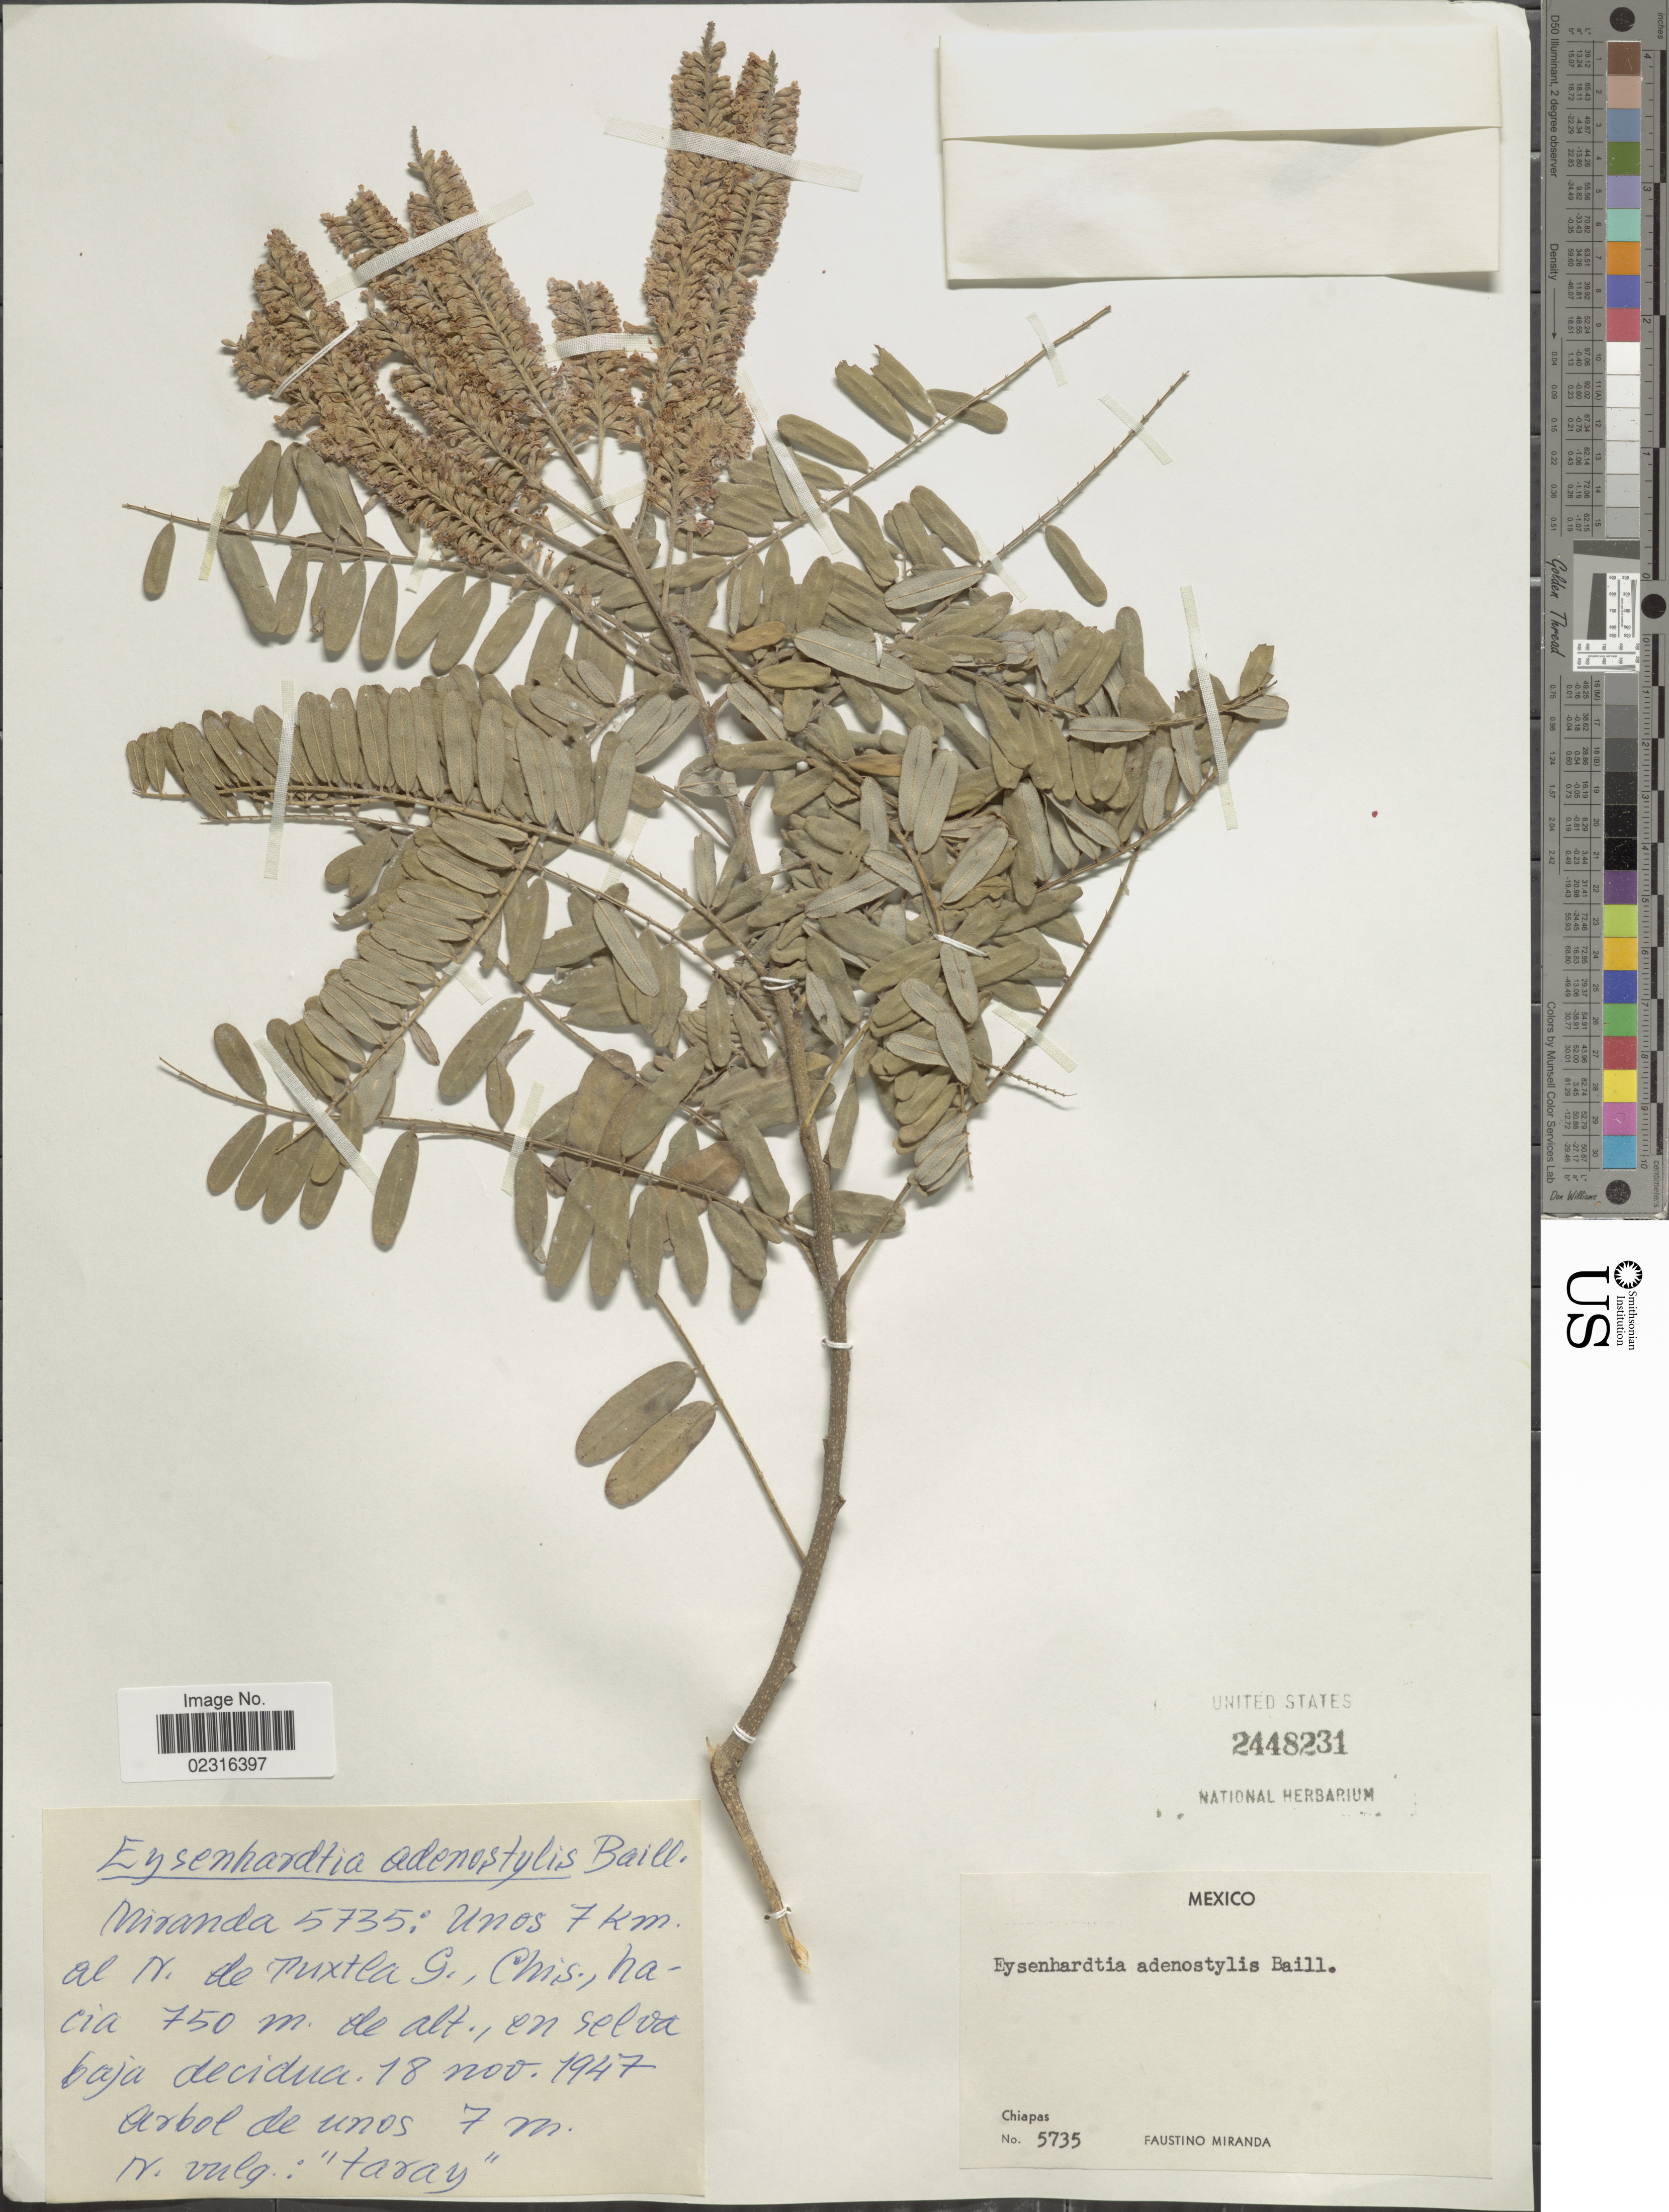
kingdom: Plantae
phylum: Tracheophyta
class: Magnoliopsida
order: Fabales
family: Fabaceae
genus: Eysenhardtia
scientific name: Eysenhardtia adenostylis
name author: Baill.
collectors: F. Miranda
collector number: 5735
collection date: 1947-11-18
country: Mexico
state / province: Chiapas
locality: Unos 7 km. al N. de Tuxtla G., Chis., en selva baja decidua.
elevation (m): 750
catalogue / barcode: US 2448231